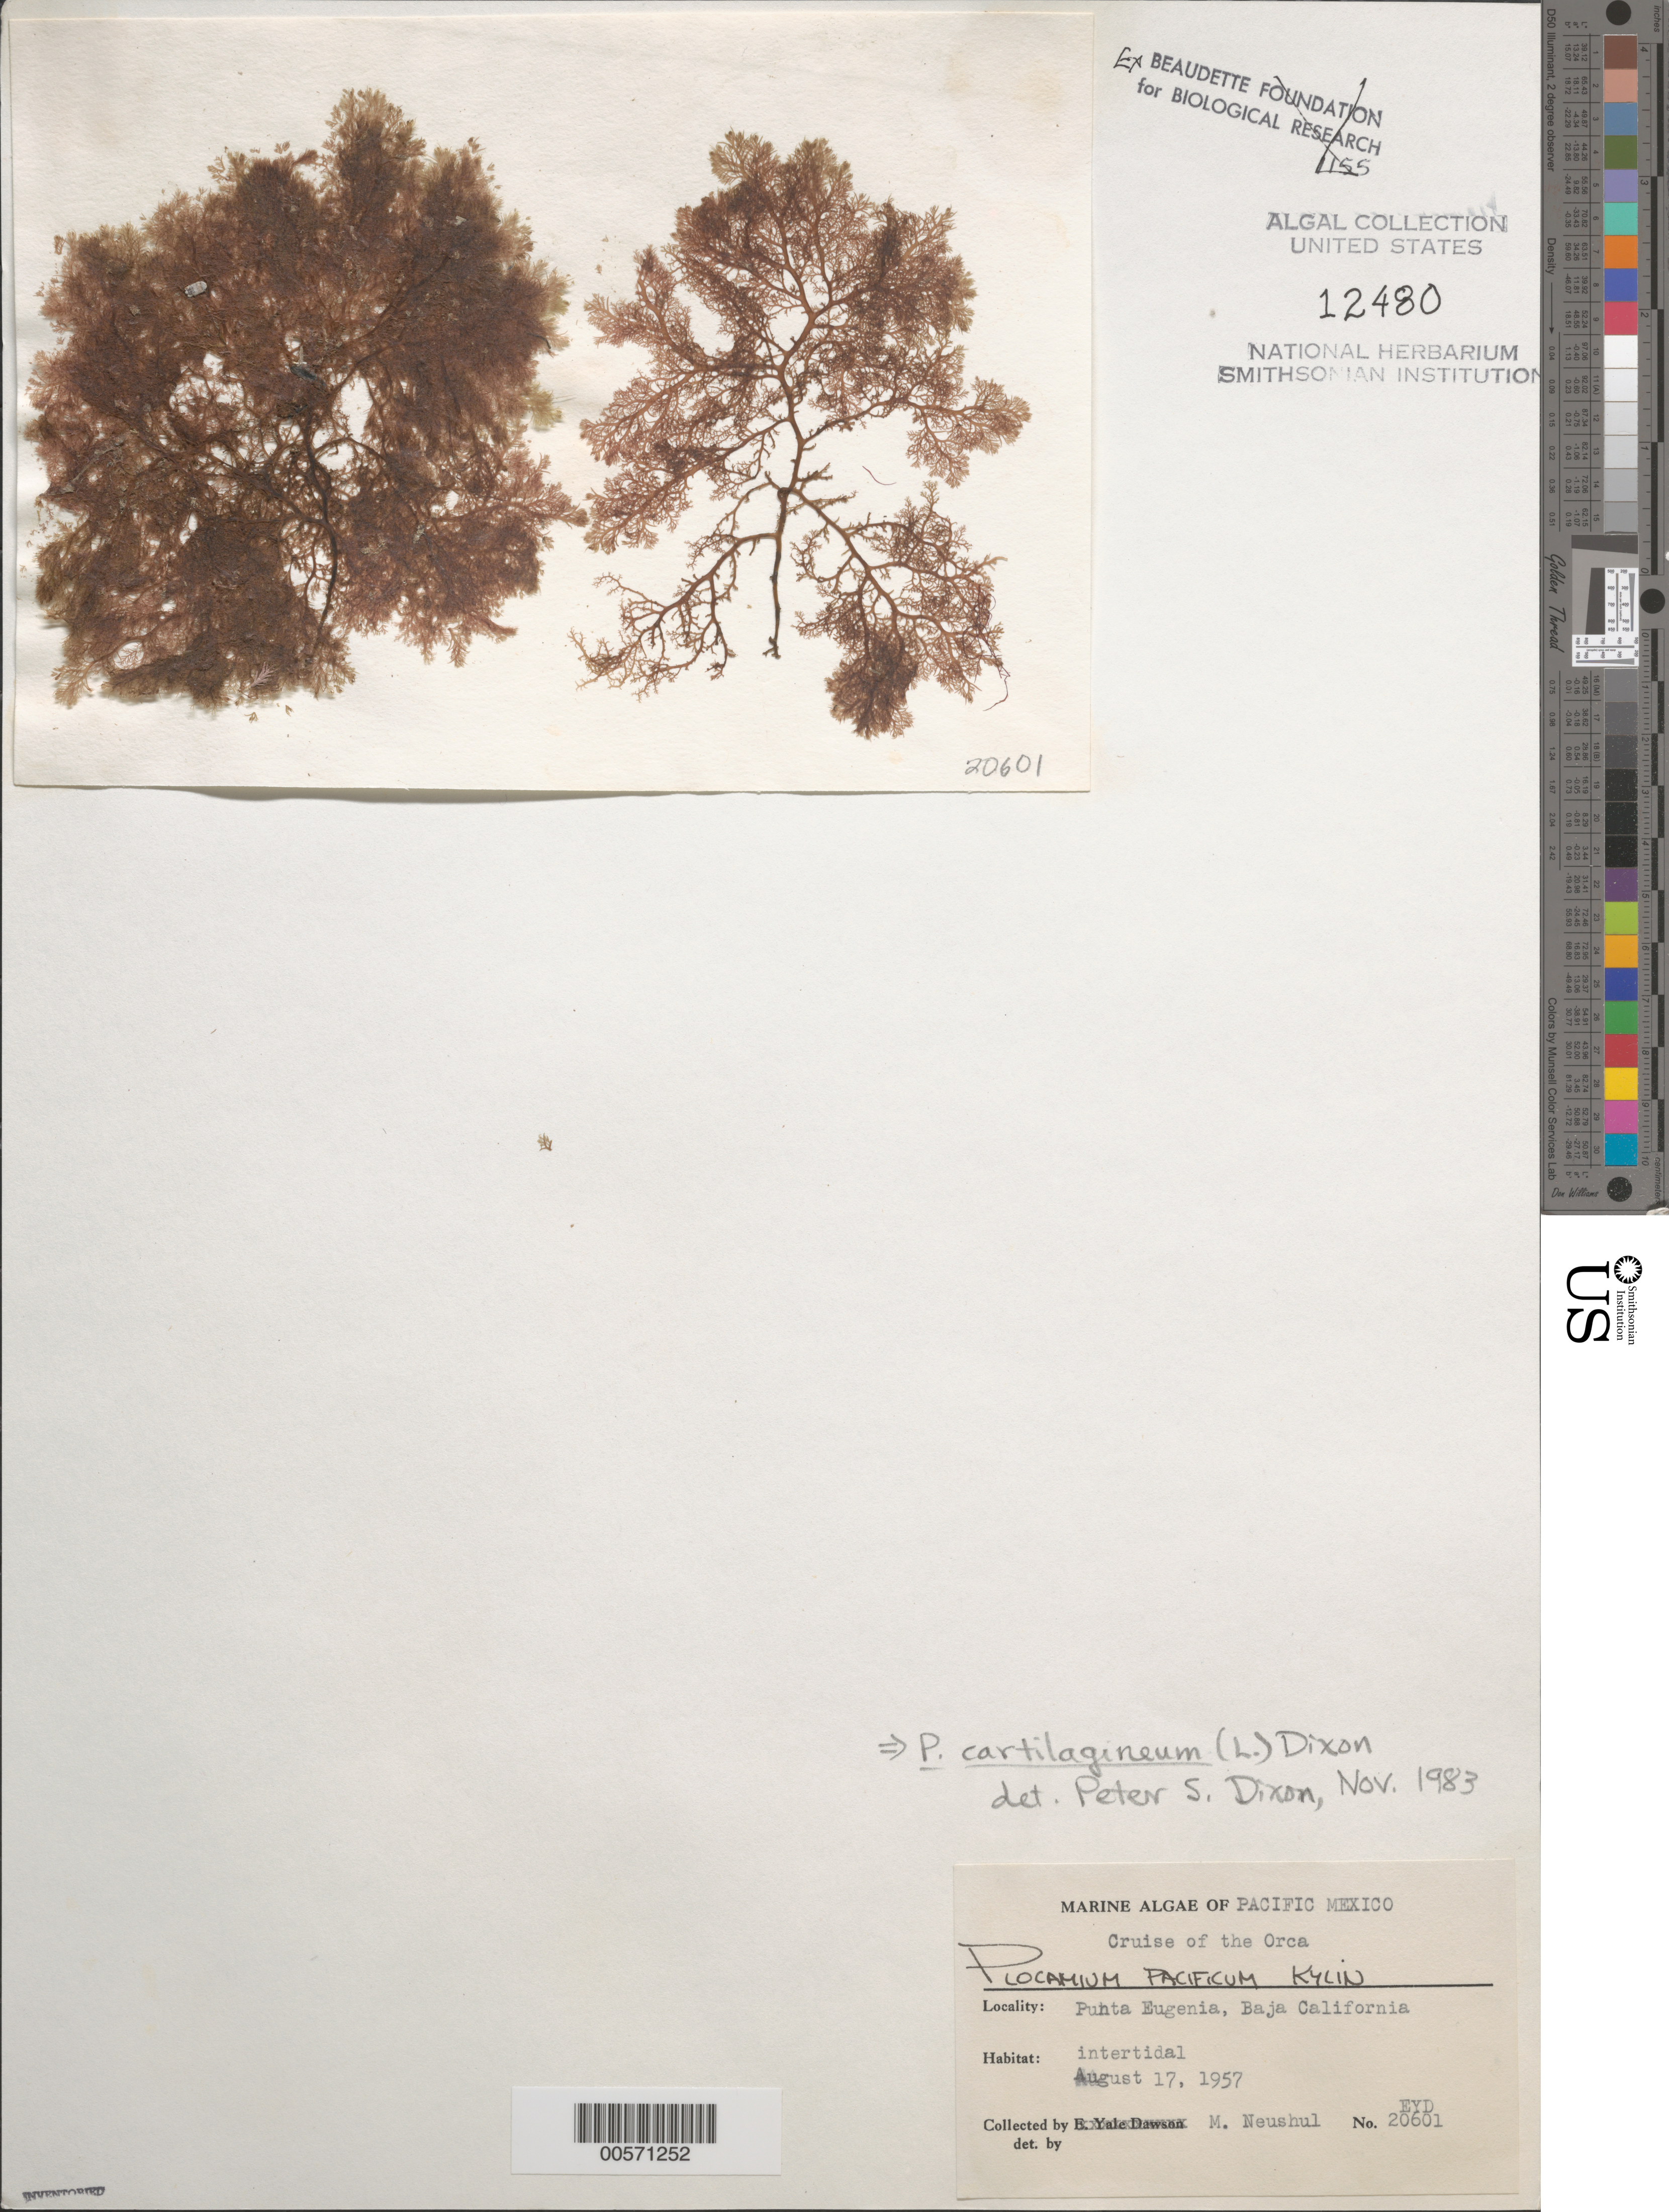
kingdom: Plantae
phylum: Rhodophyta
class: Florideophyceae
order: Plocamiales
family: Plocamiaceae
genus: Plocamium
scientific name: Plocamium cartilagineum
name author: (L.) P.S. Dixon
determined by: Dixon, P. S.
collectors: M. Neushul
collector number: EYD 20601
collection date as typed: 17 Aug 1957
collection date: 1957-08-17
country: Mexico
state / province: Baja California Sur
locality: Punta Eugenia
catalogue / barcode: US 12480